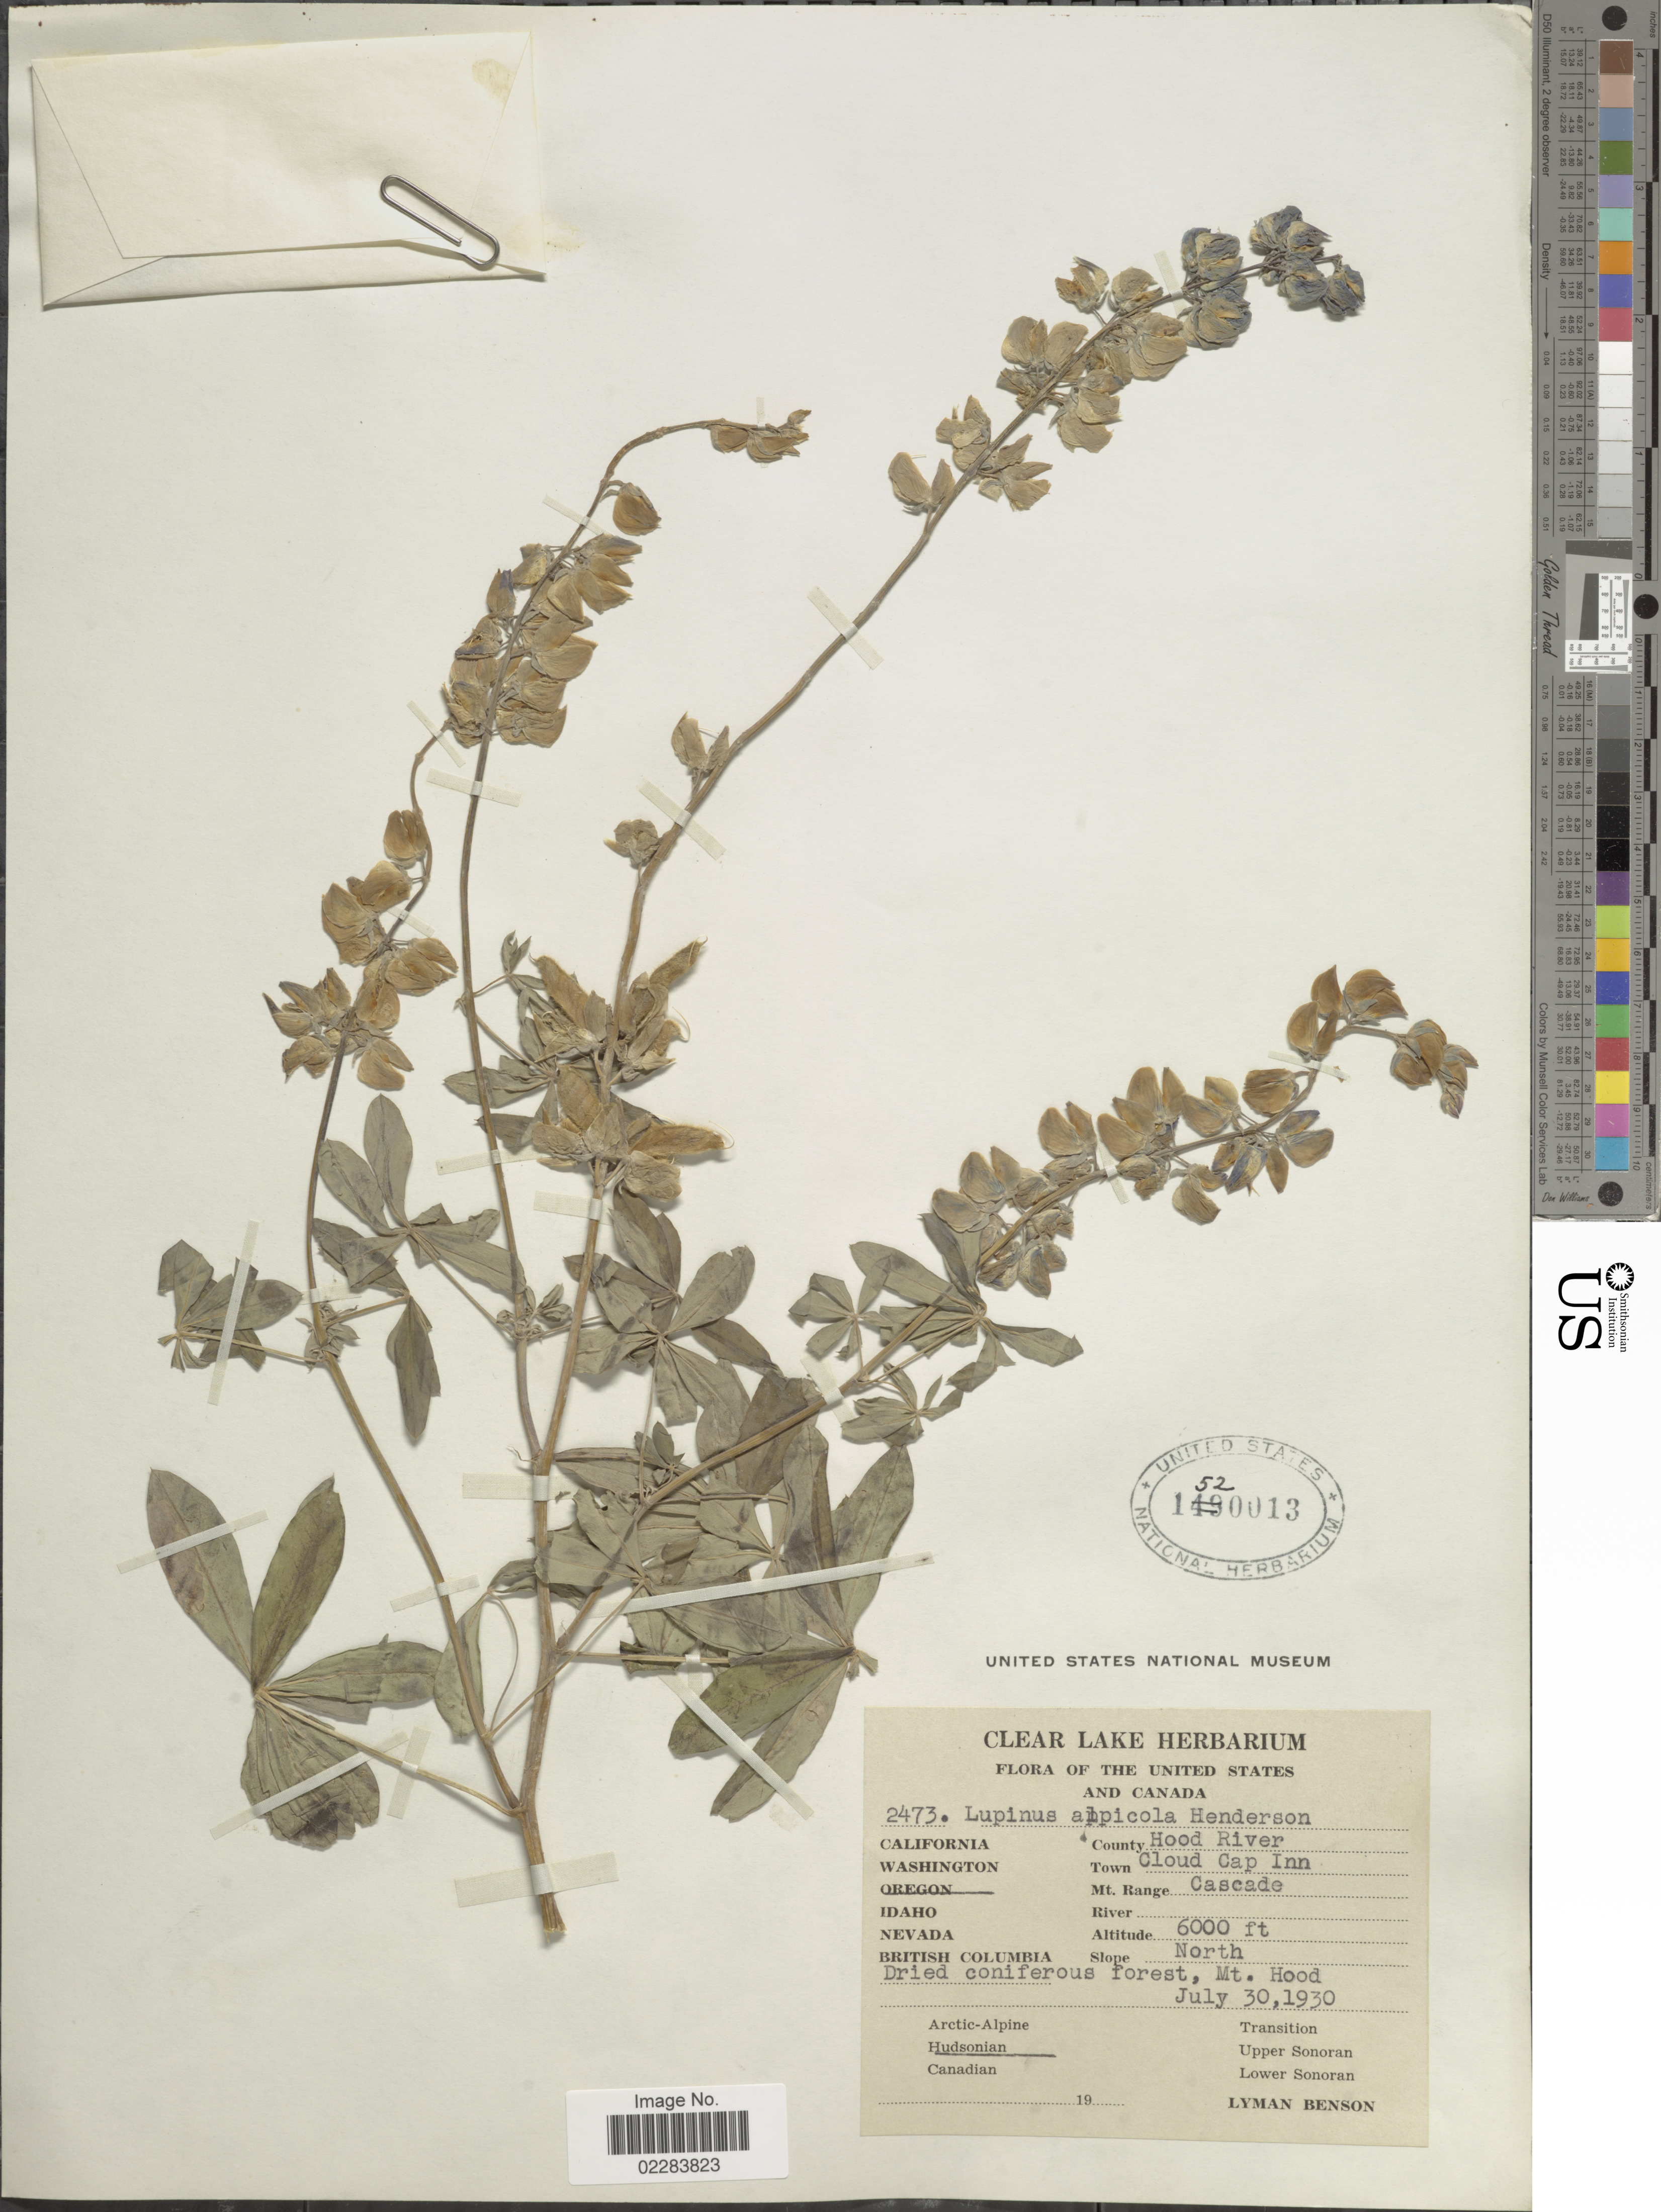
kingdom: Plantae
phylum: Tracheophyta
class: Magnoliopsida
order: Fabales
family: Fabaceae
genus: Lupinus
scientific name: Lupinus alpicola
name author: L.F. Hend. ex Piper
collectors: L. D. Benson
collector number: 2473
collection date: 1930-07-30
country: United States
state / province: Oregon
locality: County: Hood River. Town: Cloud Clap Inn. Mt. Range: Cascade. Dried coniferous forest, Mt. Hood.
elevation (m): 1829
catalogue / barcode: US 1520013